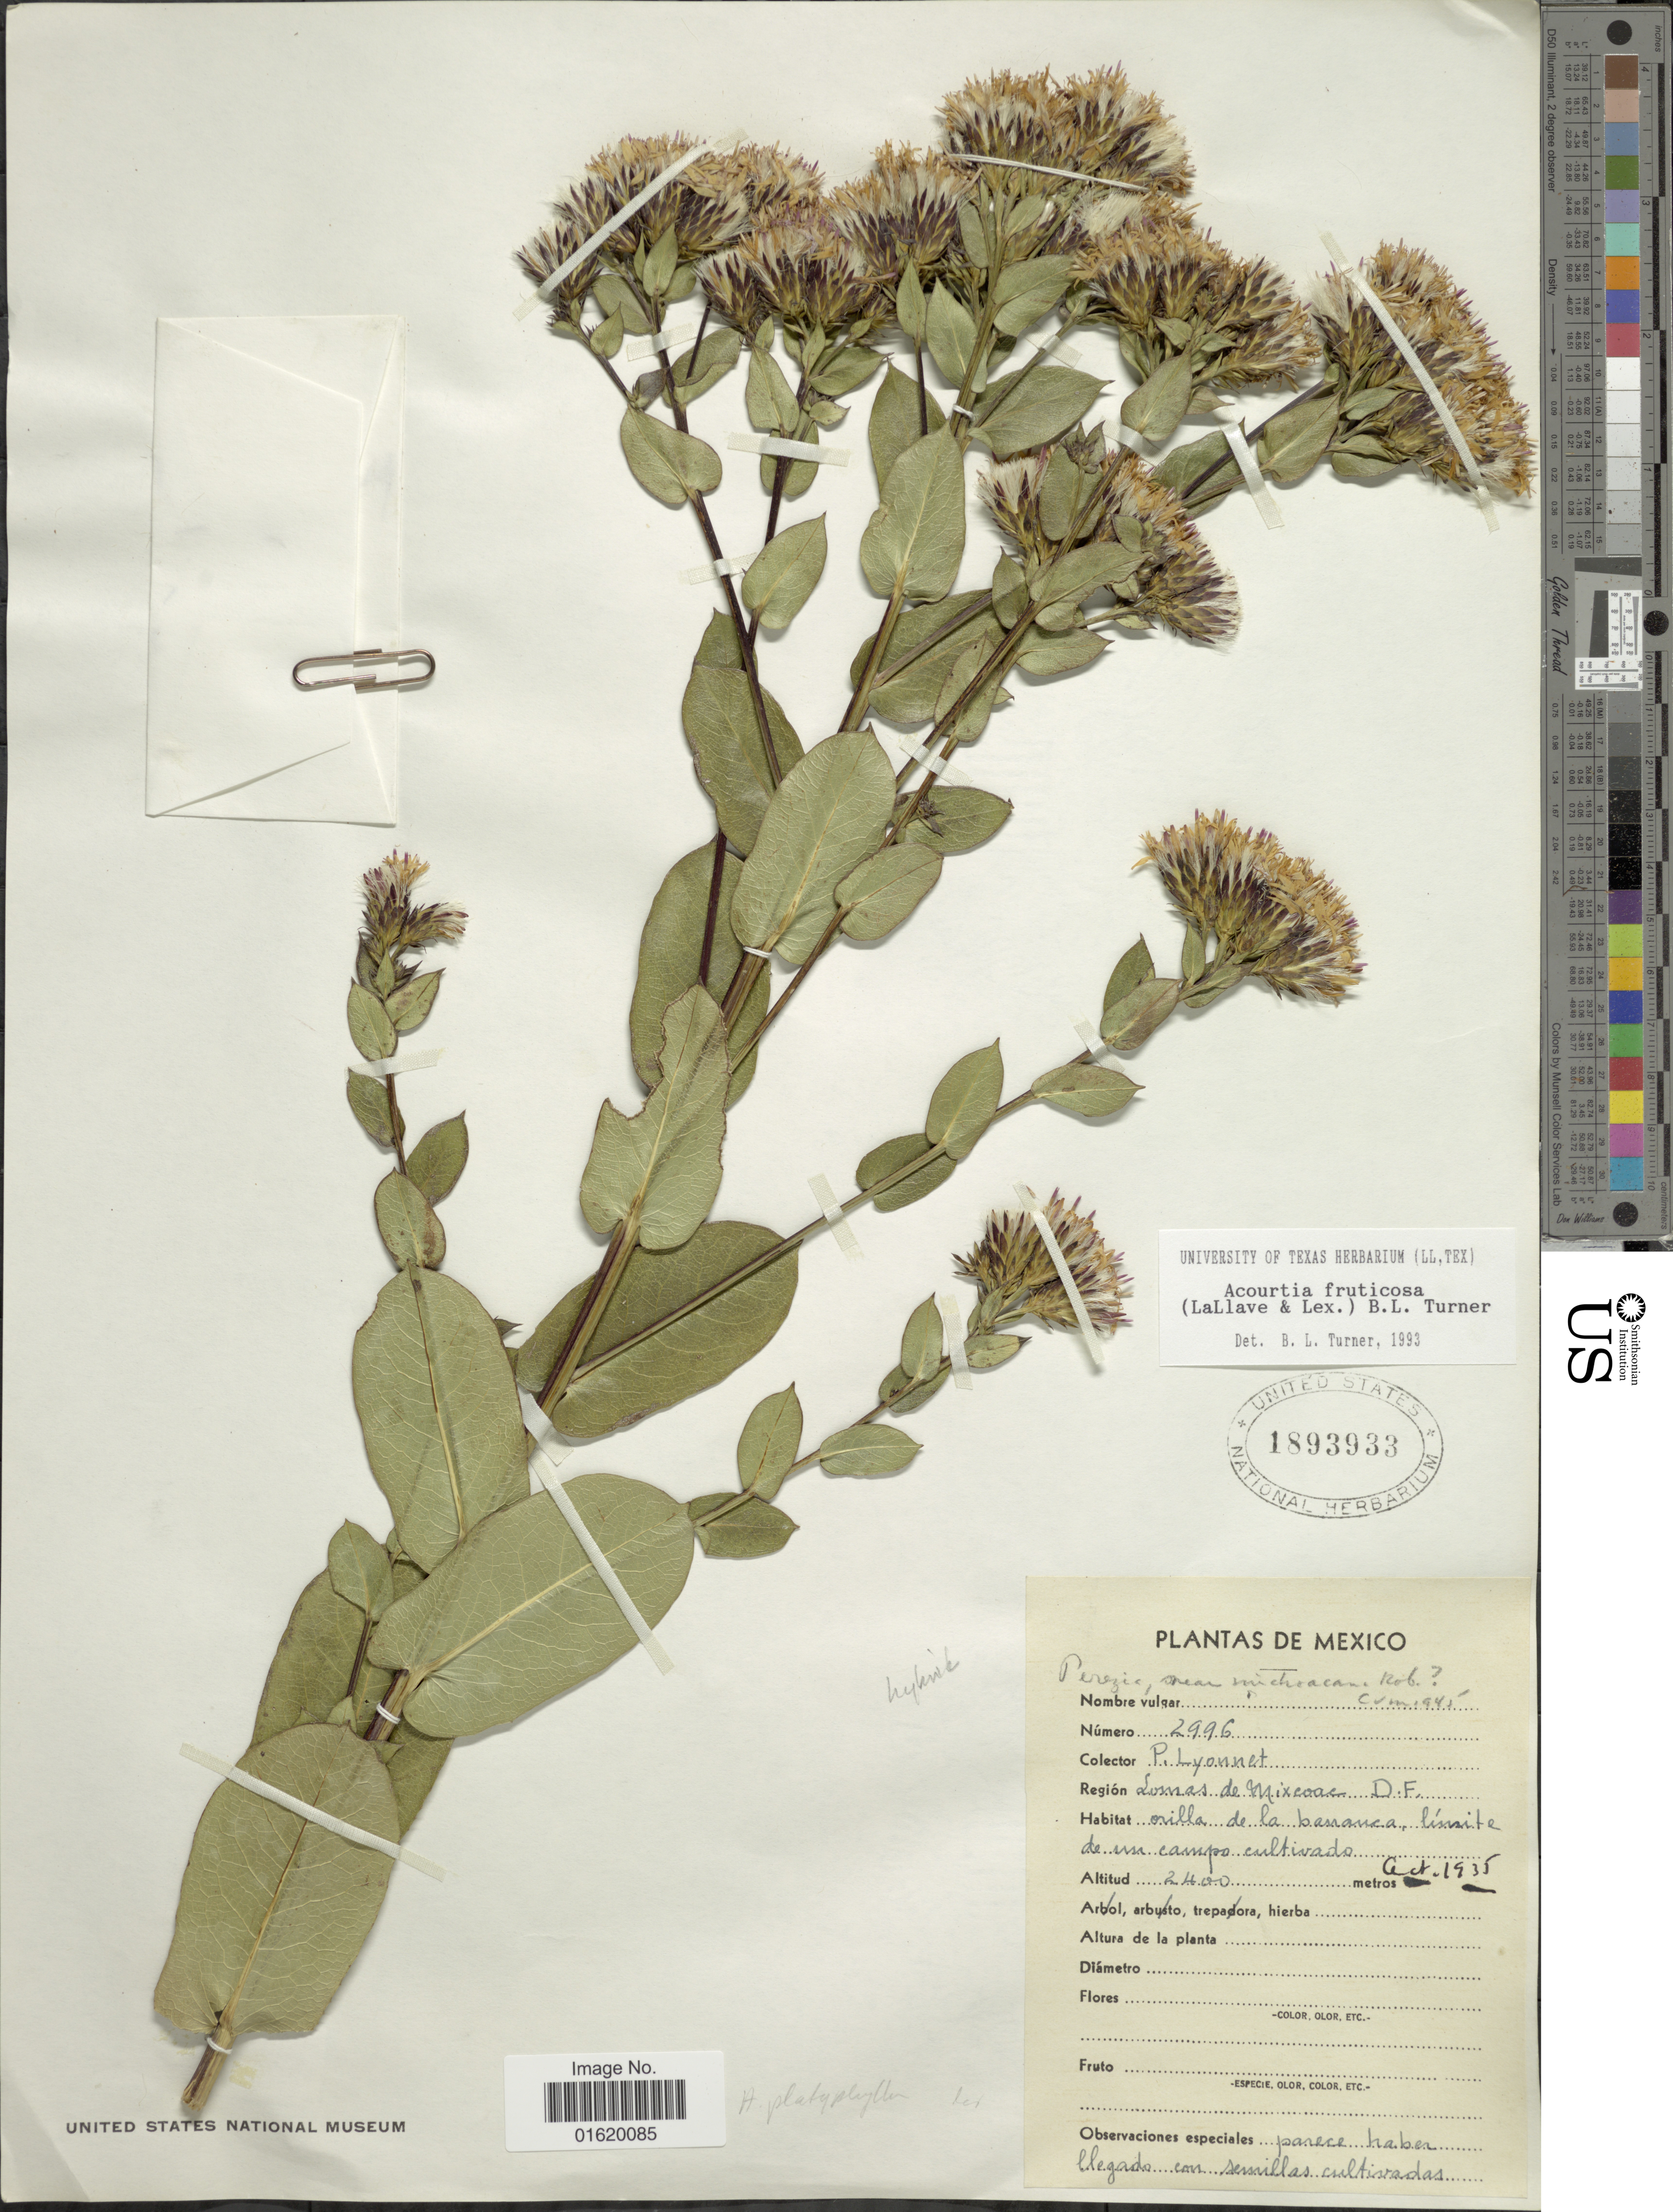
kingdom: Plantae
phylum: Tracheophyta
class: Magnoliopsida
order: Asterales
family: Asteraceae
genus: Acourtia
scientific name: Acourtia fruticosa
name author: (La Llave & Lex.) B.L. Turner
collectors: P. Lyonnet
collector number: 2996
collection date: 1935-10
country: Mexico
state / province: Distrito Federal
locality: Lomas de Mixcoac D.F., orilla de la barranca, límite de un campo cultivado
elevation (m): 2400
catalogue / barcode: US 1893933